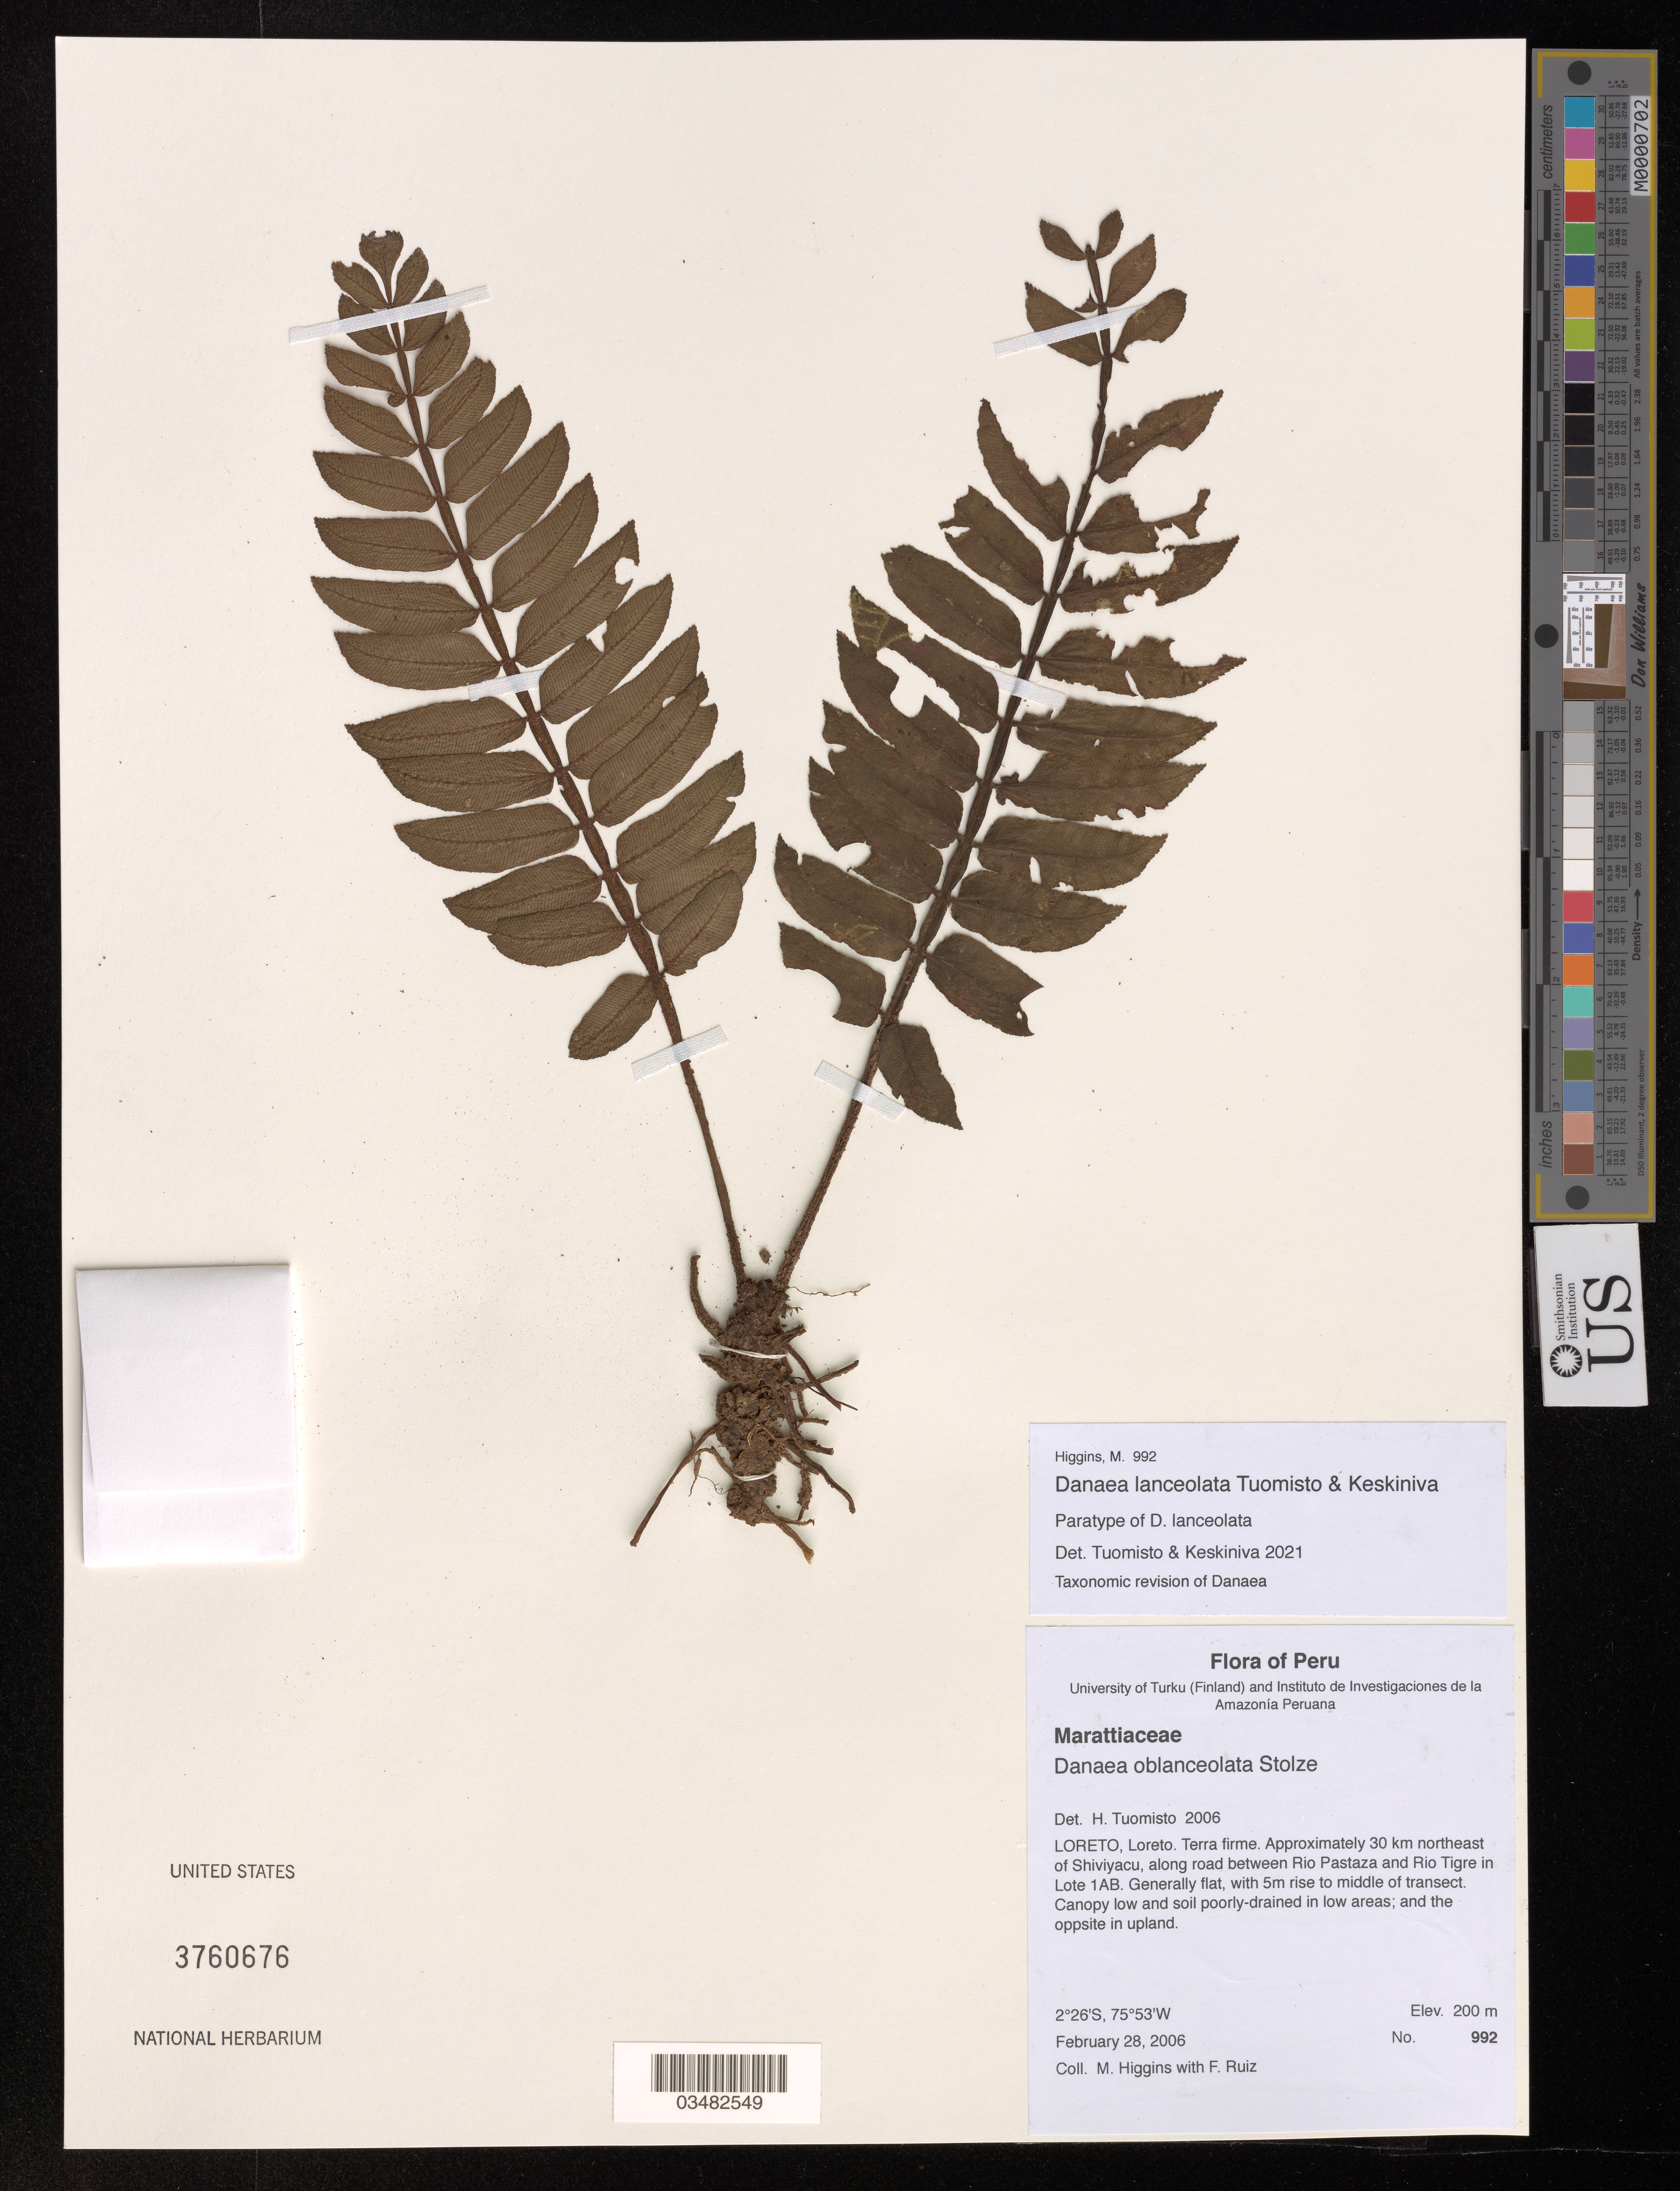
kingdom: Plantae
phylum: Tracheophyta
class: Polypodiopsida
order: Marattiales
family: Marattiaceae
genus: Danaea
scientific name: Danaea lanceolata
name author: Tuomisto & Keskiniva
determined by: Tuomisto, Hanna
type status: Paratype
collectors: M. Higgins & F. Ruiz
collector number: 992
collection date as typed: February 26, 2006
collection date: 2006-02-26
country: Peru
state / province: Loreto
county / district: Loreto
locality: Approx. 30 km NE of Shiviyacu, along road between Rio Pastaza and Rio Tigre in Lote 1AB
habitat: terra firme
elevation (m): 200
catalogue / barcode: US 3760676